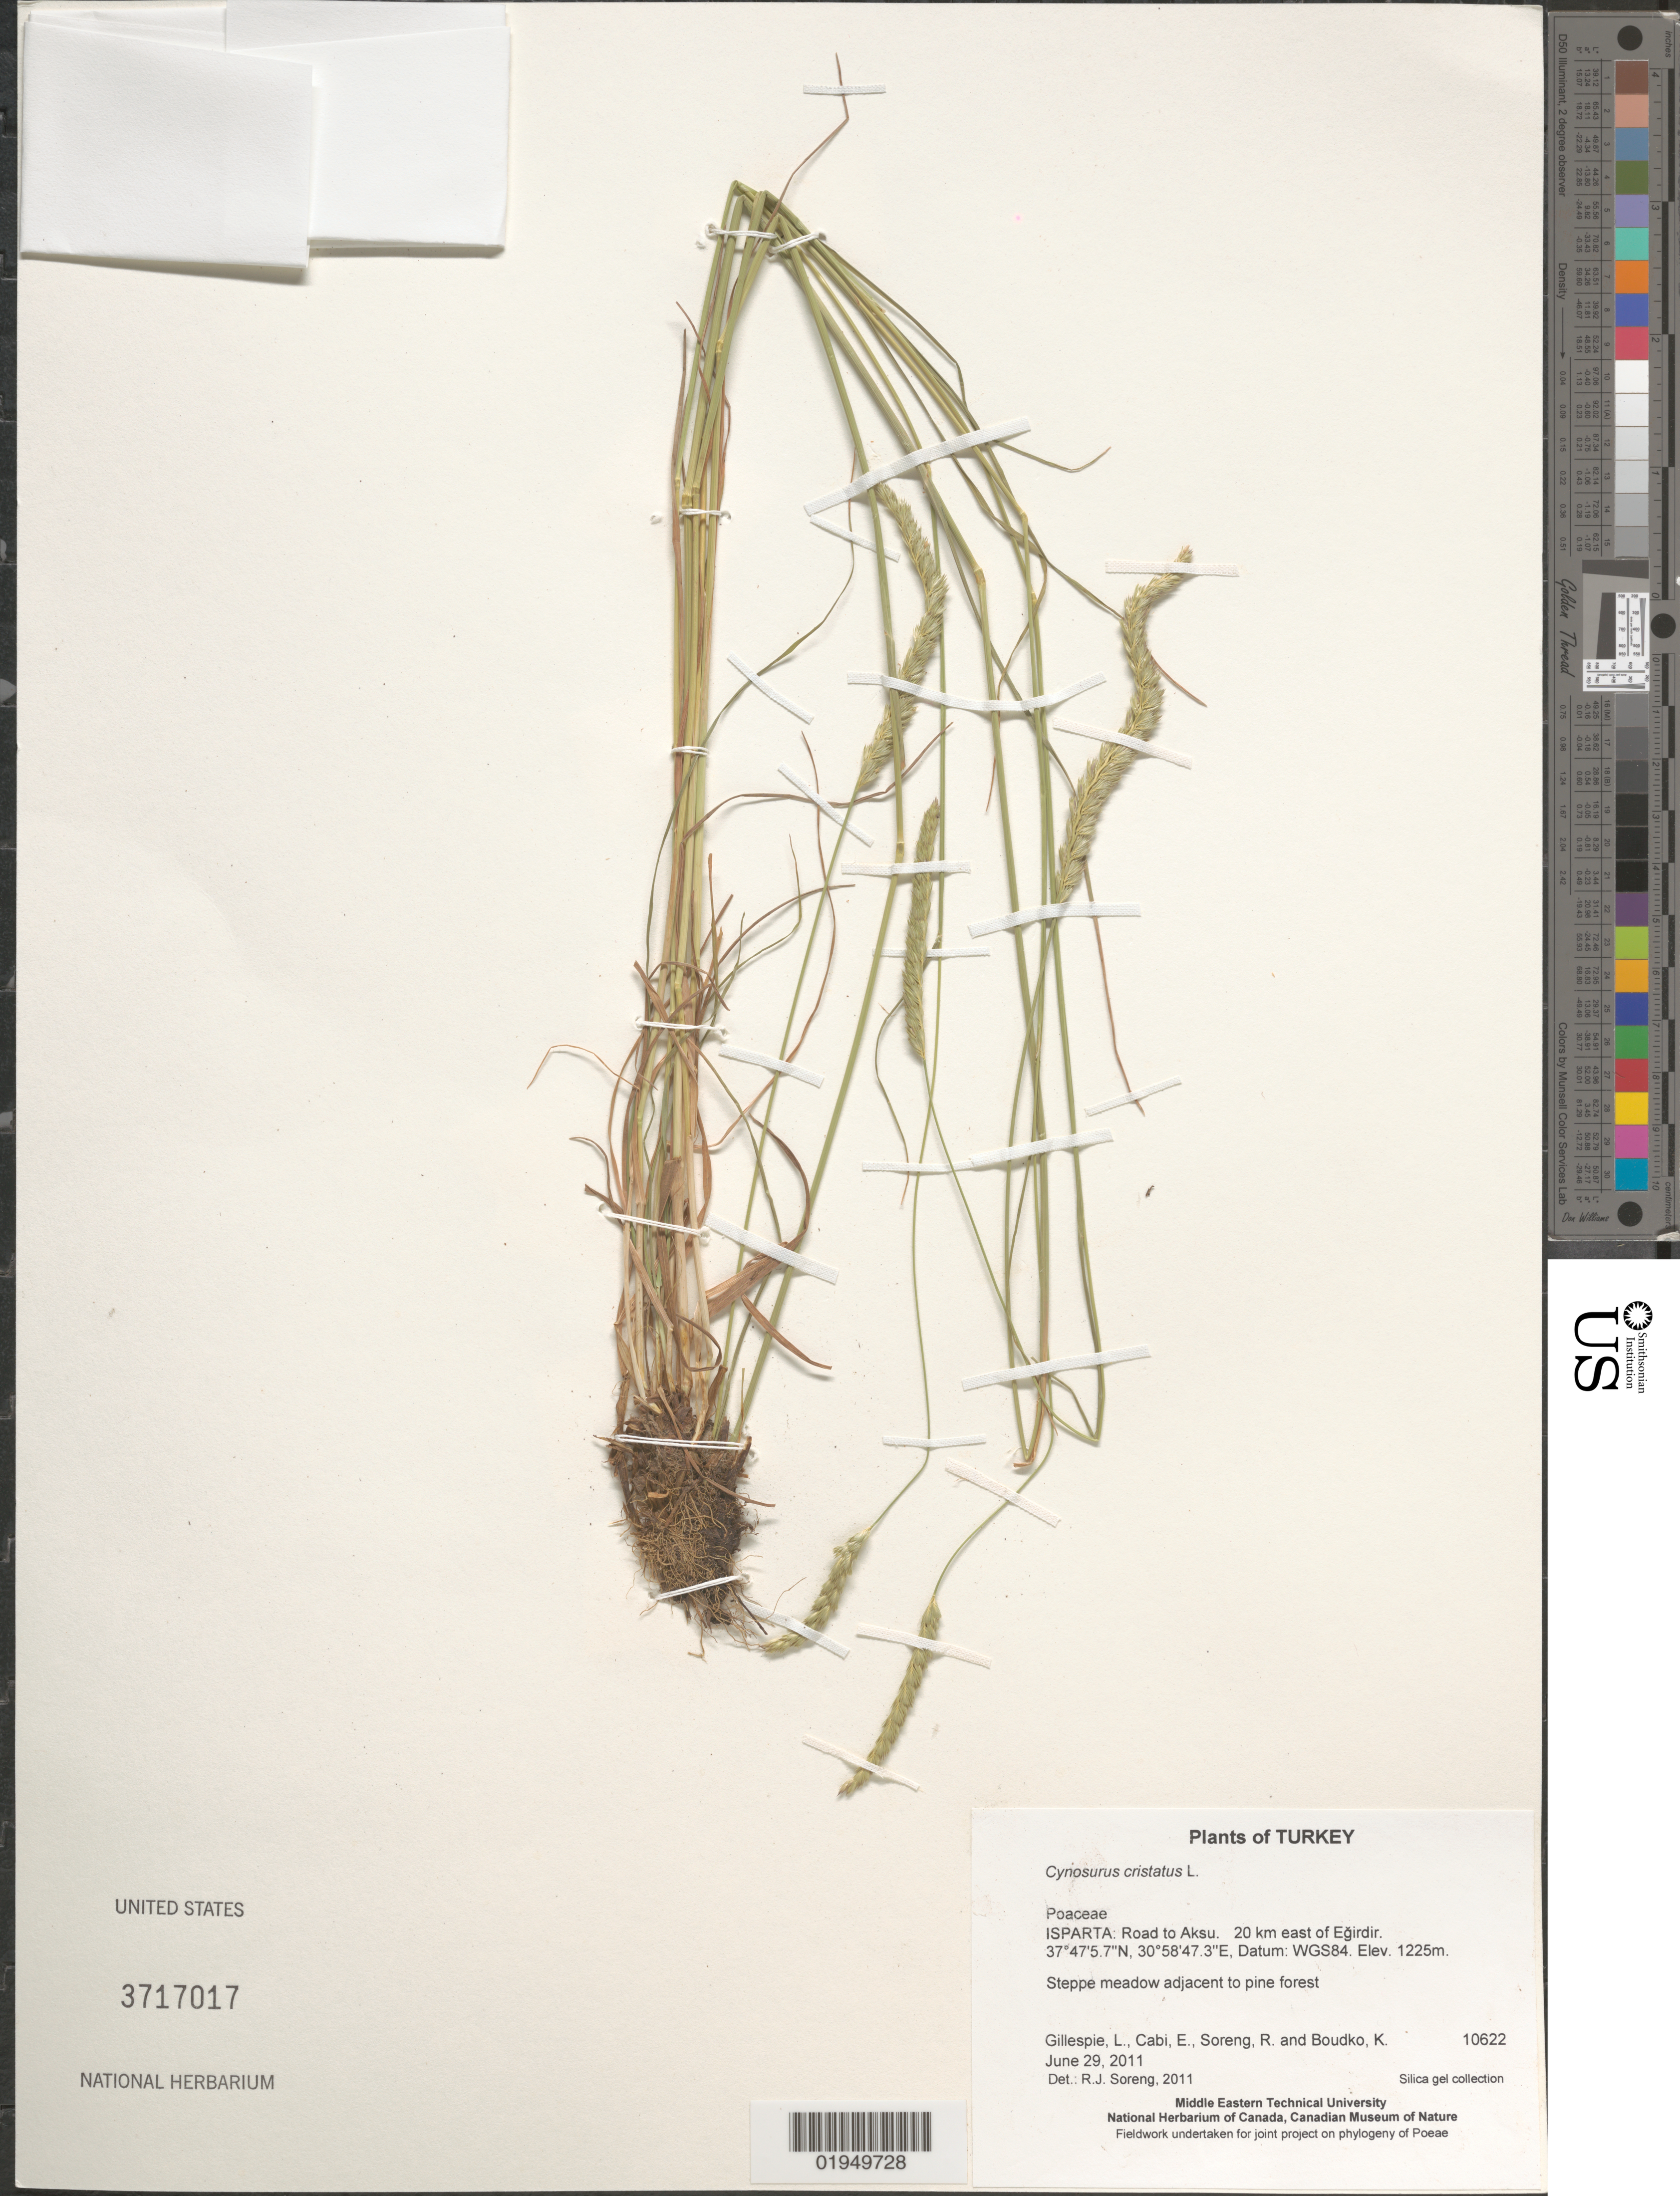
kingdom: Plantae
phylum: Tracheophyta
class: Liliopsida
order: Poales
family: Poaceae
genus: Cynosurus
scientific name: Cynosurus cristatus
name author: L.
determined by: Soreng, Robert J., Research Associate (BOT), Smithsonian Institution - National Museum of Natural History (UNITED STATES)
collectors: L. J. Gillespie, E. Cabi, R. J. Soreng & K. Boudko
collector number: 10622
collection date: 2011-06-29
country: Turkey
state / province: Isparta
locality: Road to Aksu. 20 km east of Egirdir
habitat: Steppe meadow adjacent to pine forest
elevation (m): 1225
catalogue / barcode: US 3717017